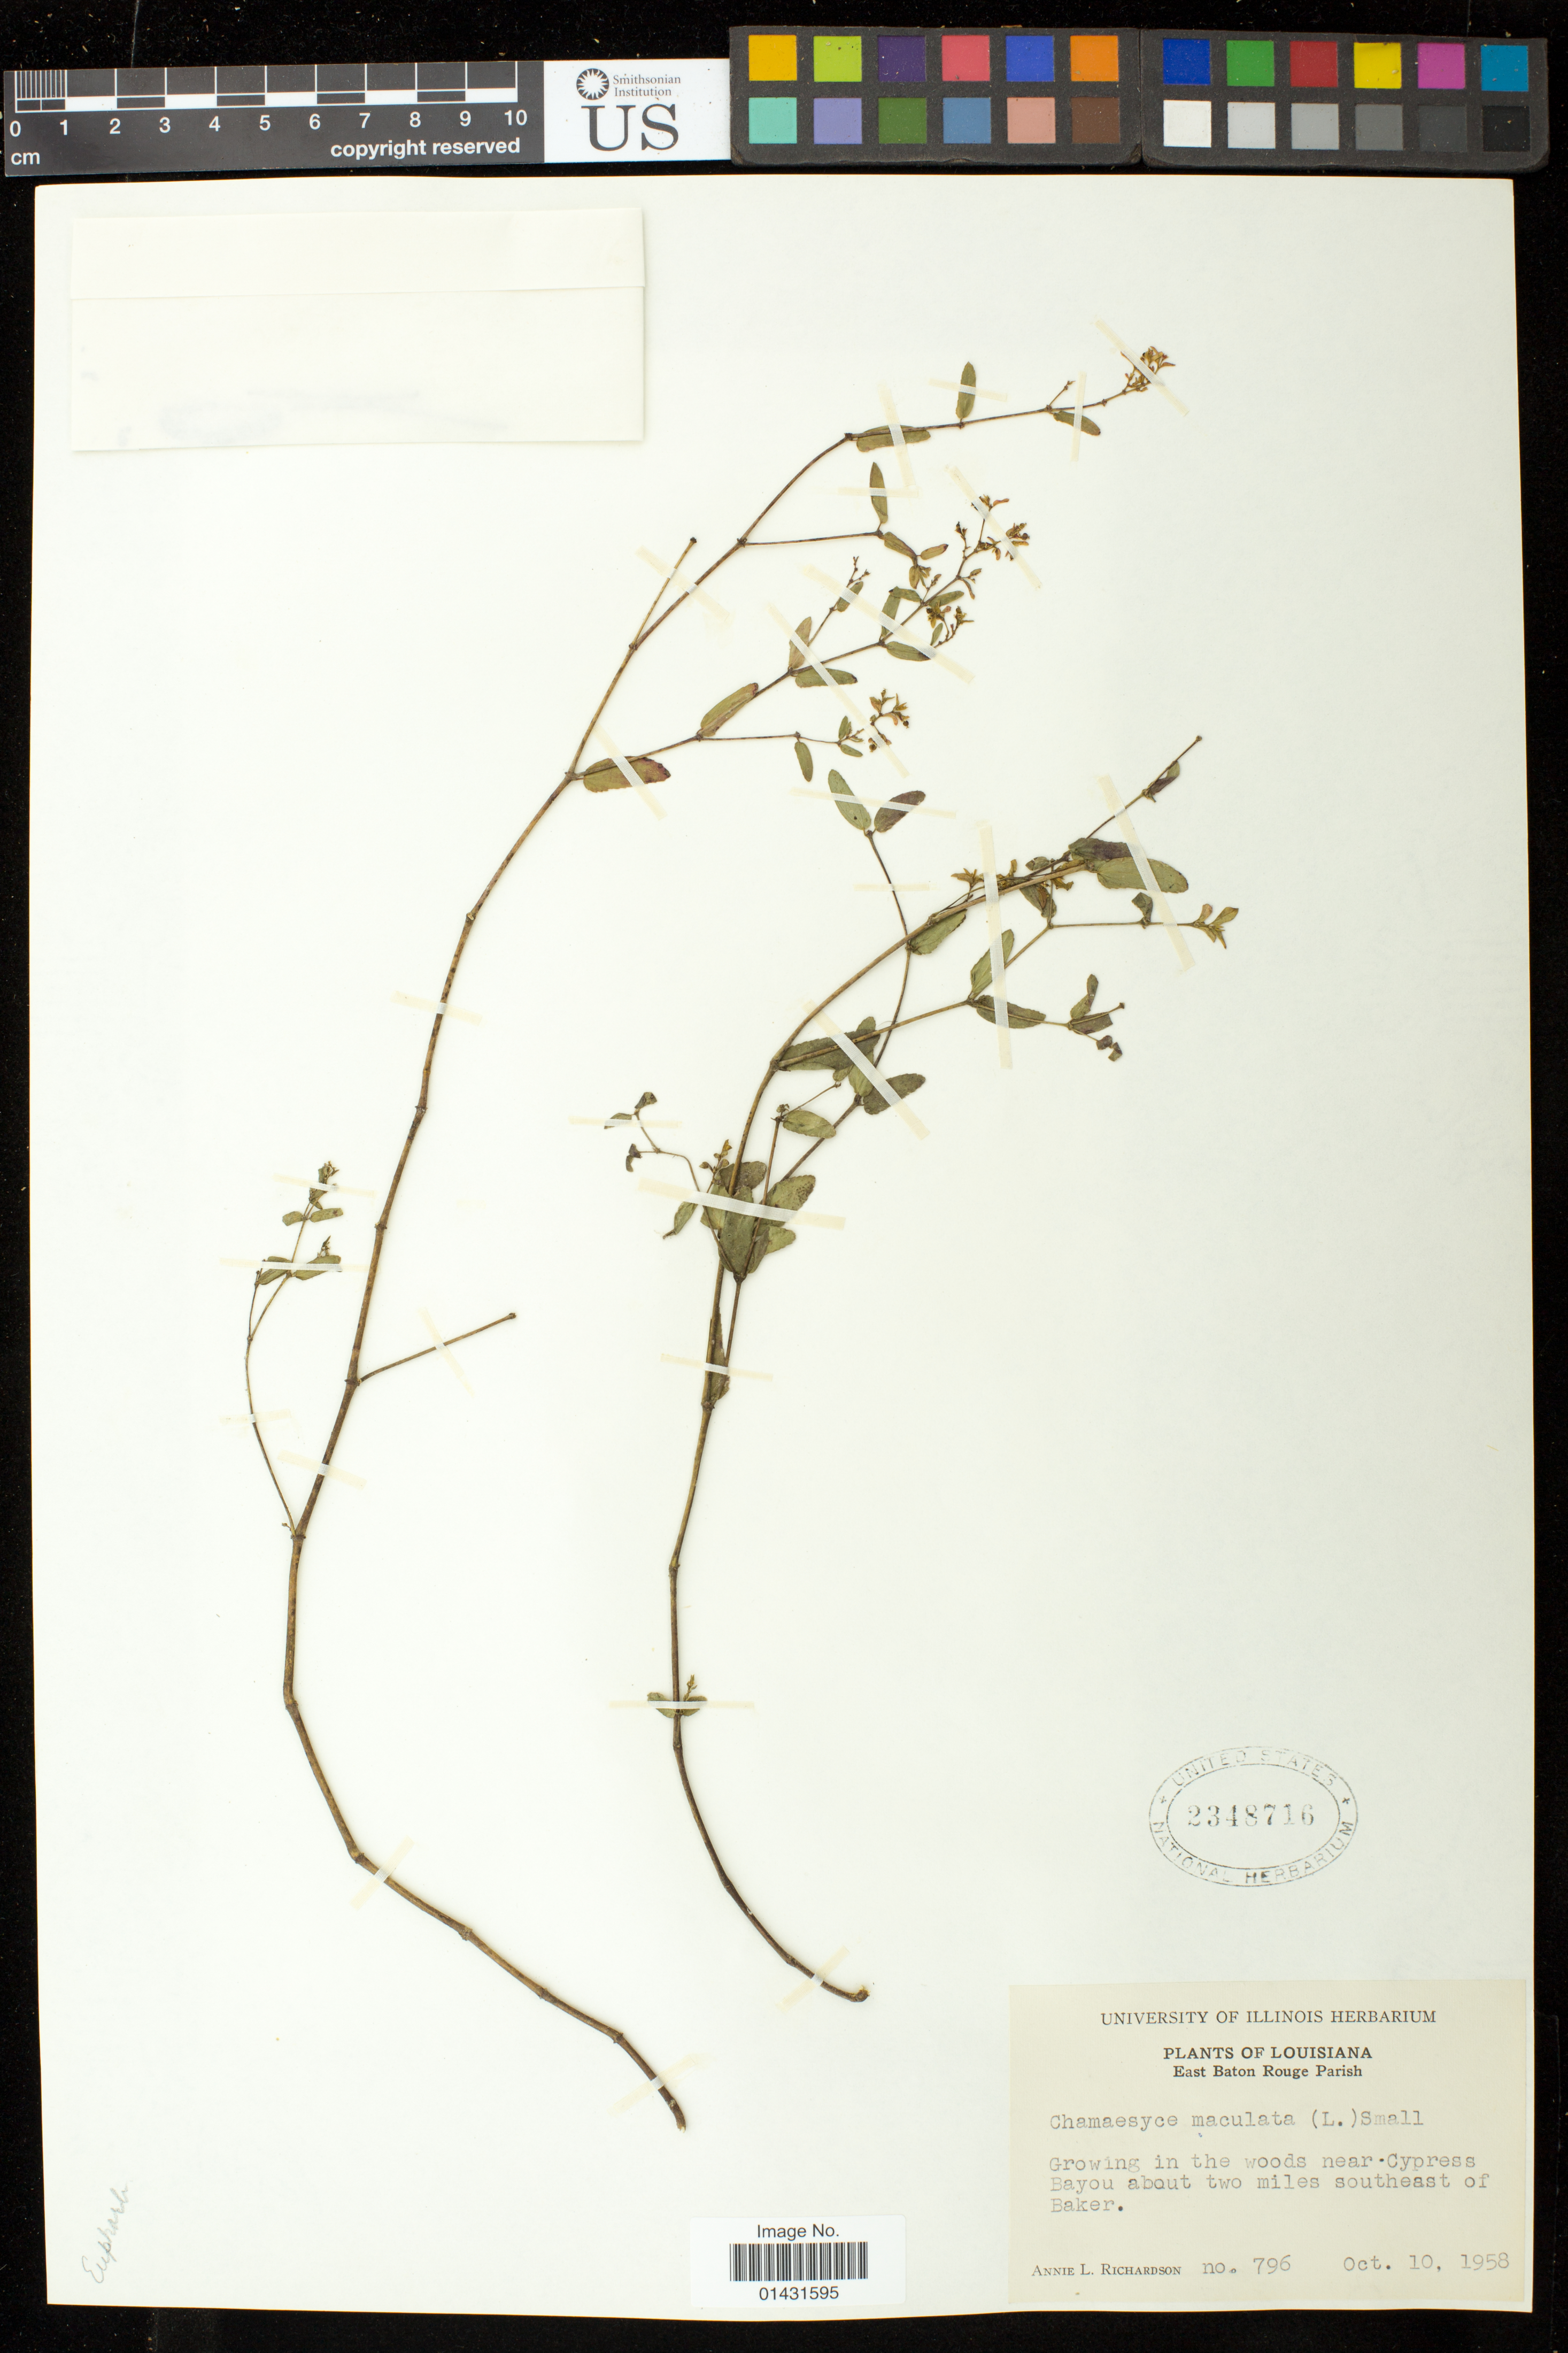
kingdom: Plantae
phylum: Tracheophyta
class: Magnoliopsida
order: Malpighiales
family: Euphorbiaceae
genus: Euphorbia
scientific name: Euphorbia hypericifolia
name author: L.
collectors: A. L. Richardson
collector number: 796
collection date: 1958-10-10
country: United States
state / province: Louisiana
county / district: East Baton Rouge Parish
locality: near Cypress Bayou about two miles southeast of Baker.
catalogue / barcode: US 2348716